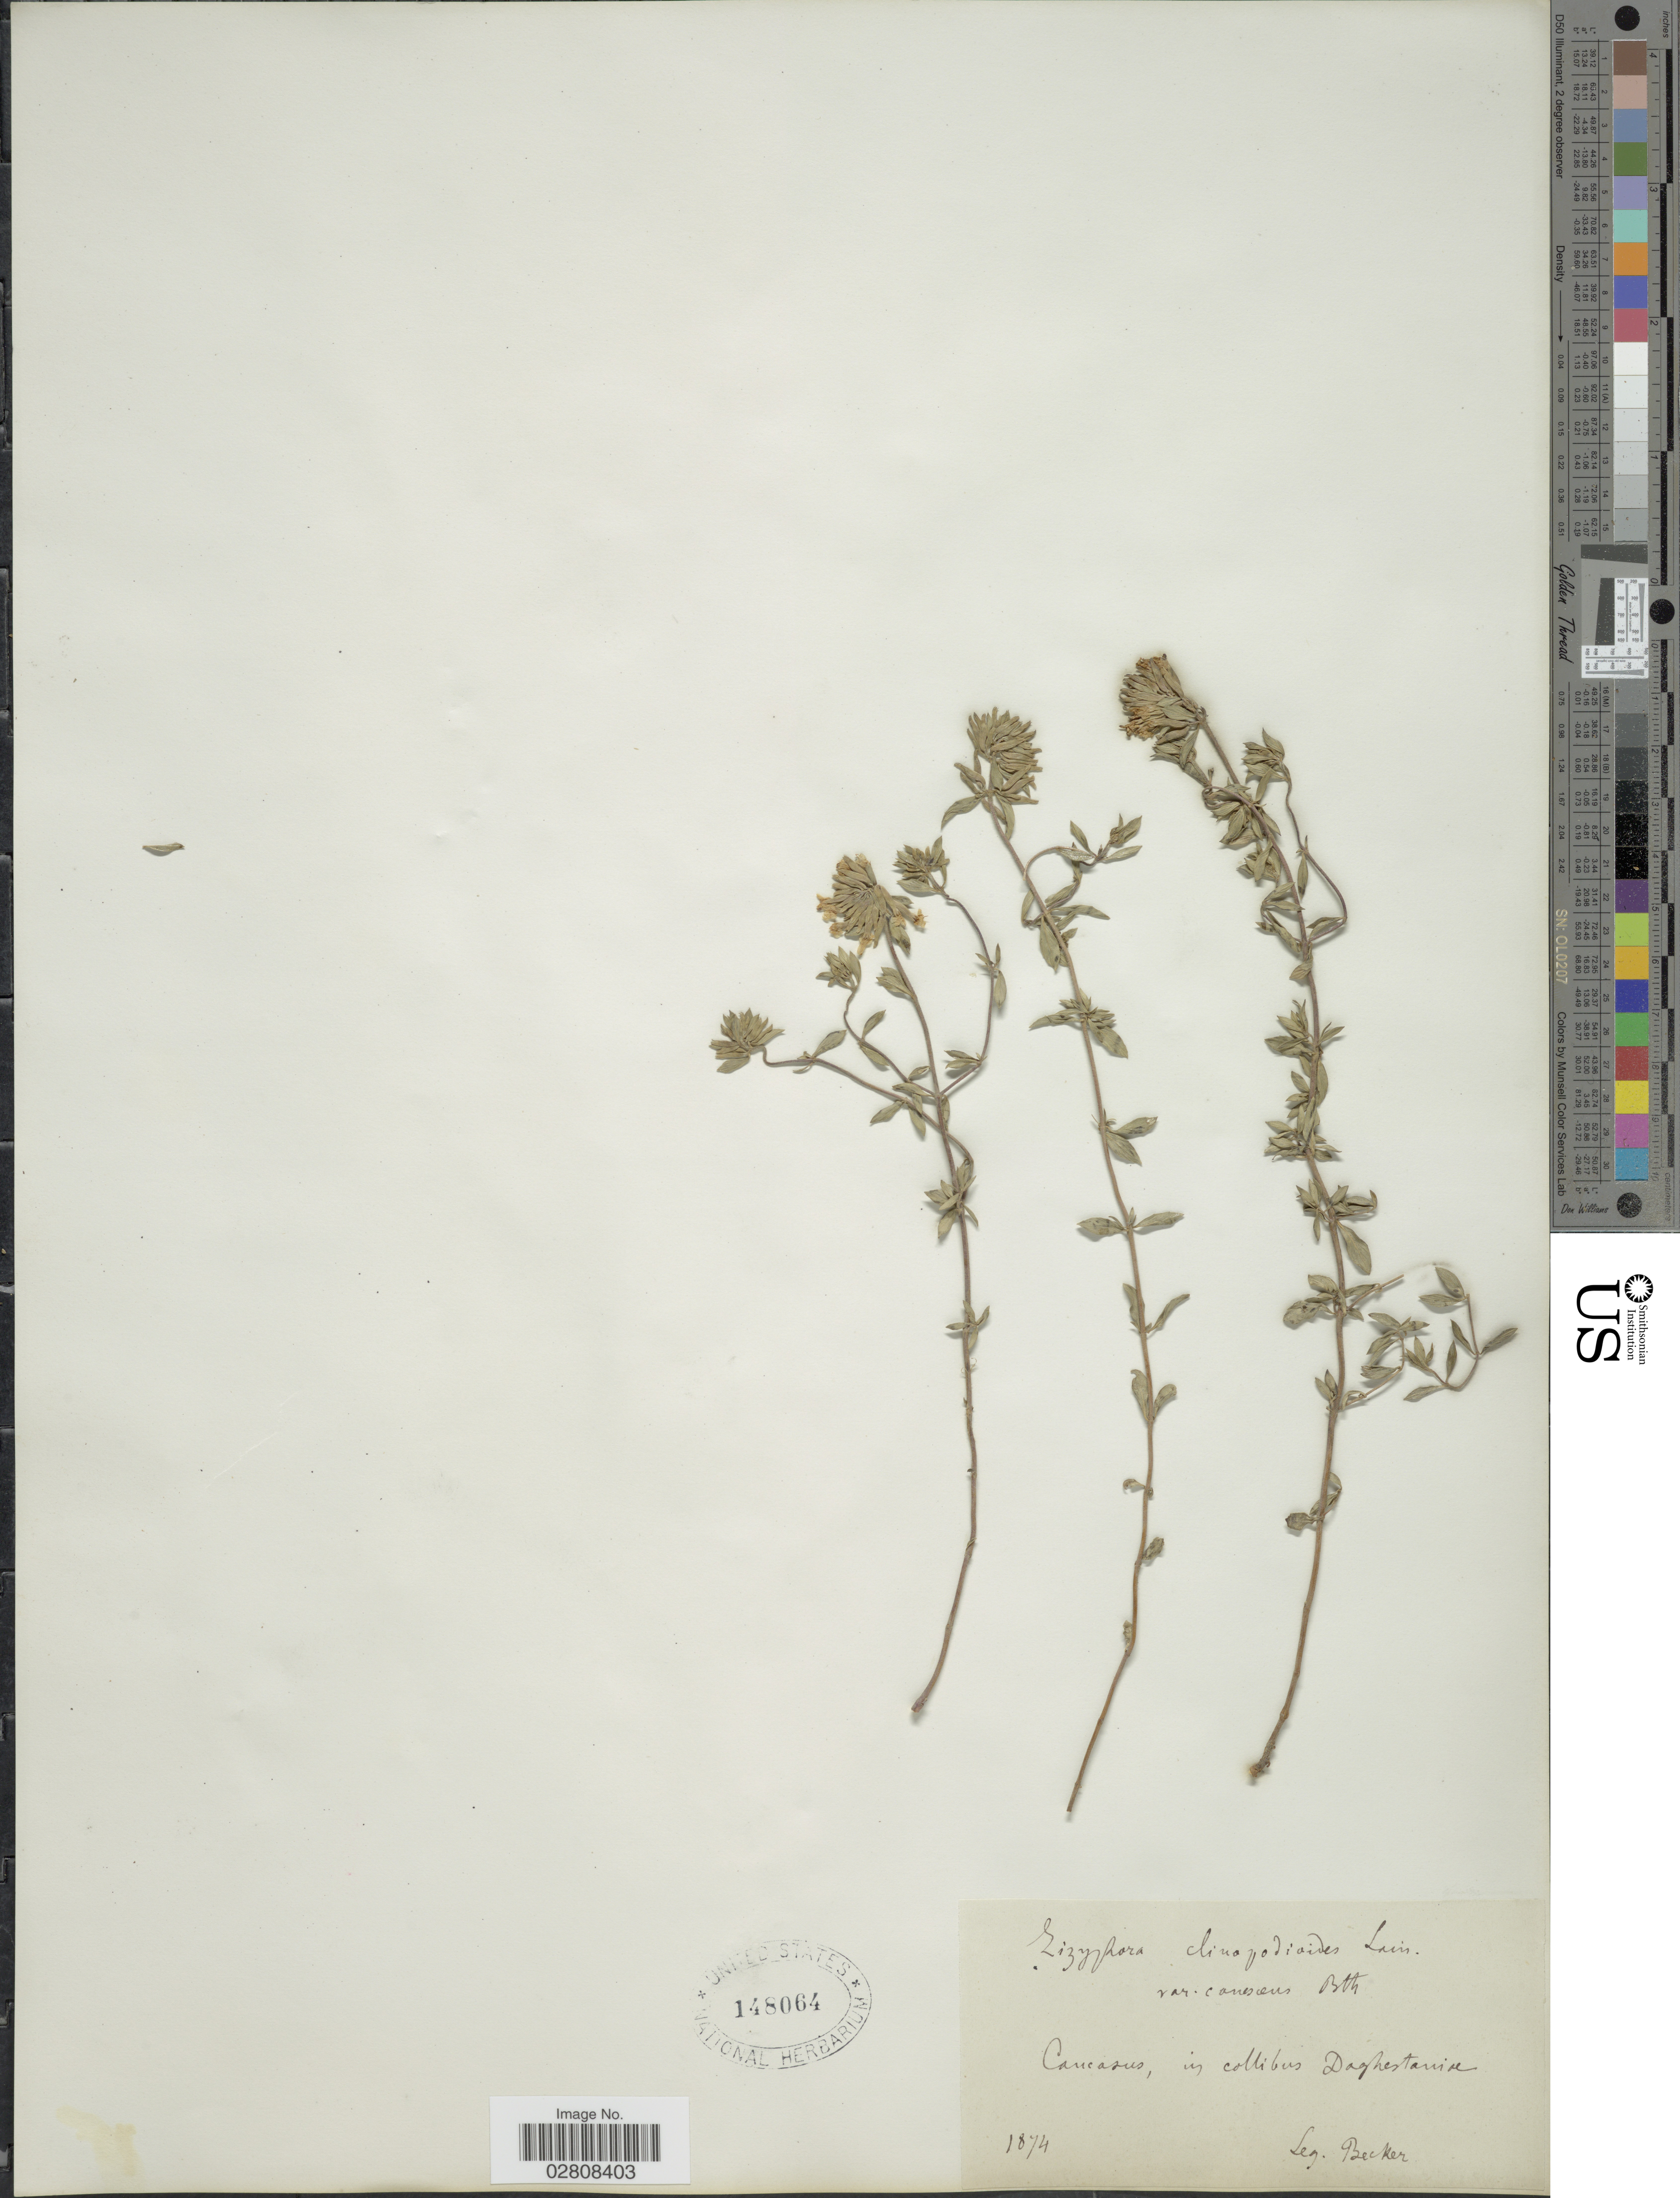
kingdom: Plantae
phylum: Tracheophyta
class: Magnoliopsida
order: Lamiales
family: Lamiaceae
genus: Ziziphora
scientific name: Ziziphora clinopodioides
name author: Lam.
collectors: -. Becker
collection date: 1874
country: Russian Federation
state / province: Dagestan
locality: Caucasus, in collibus Daghestaniae.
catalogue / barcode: US 148064